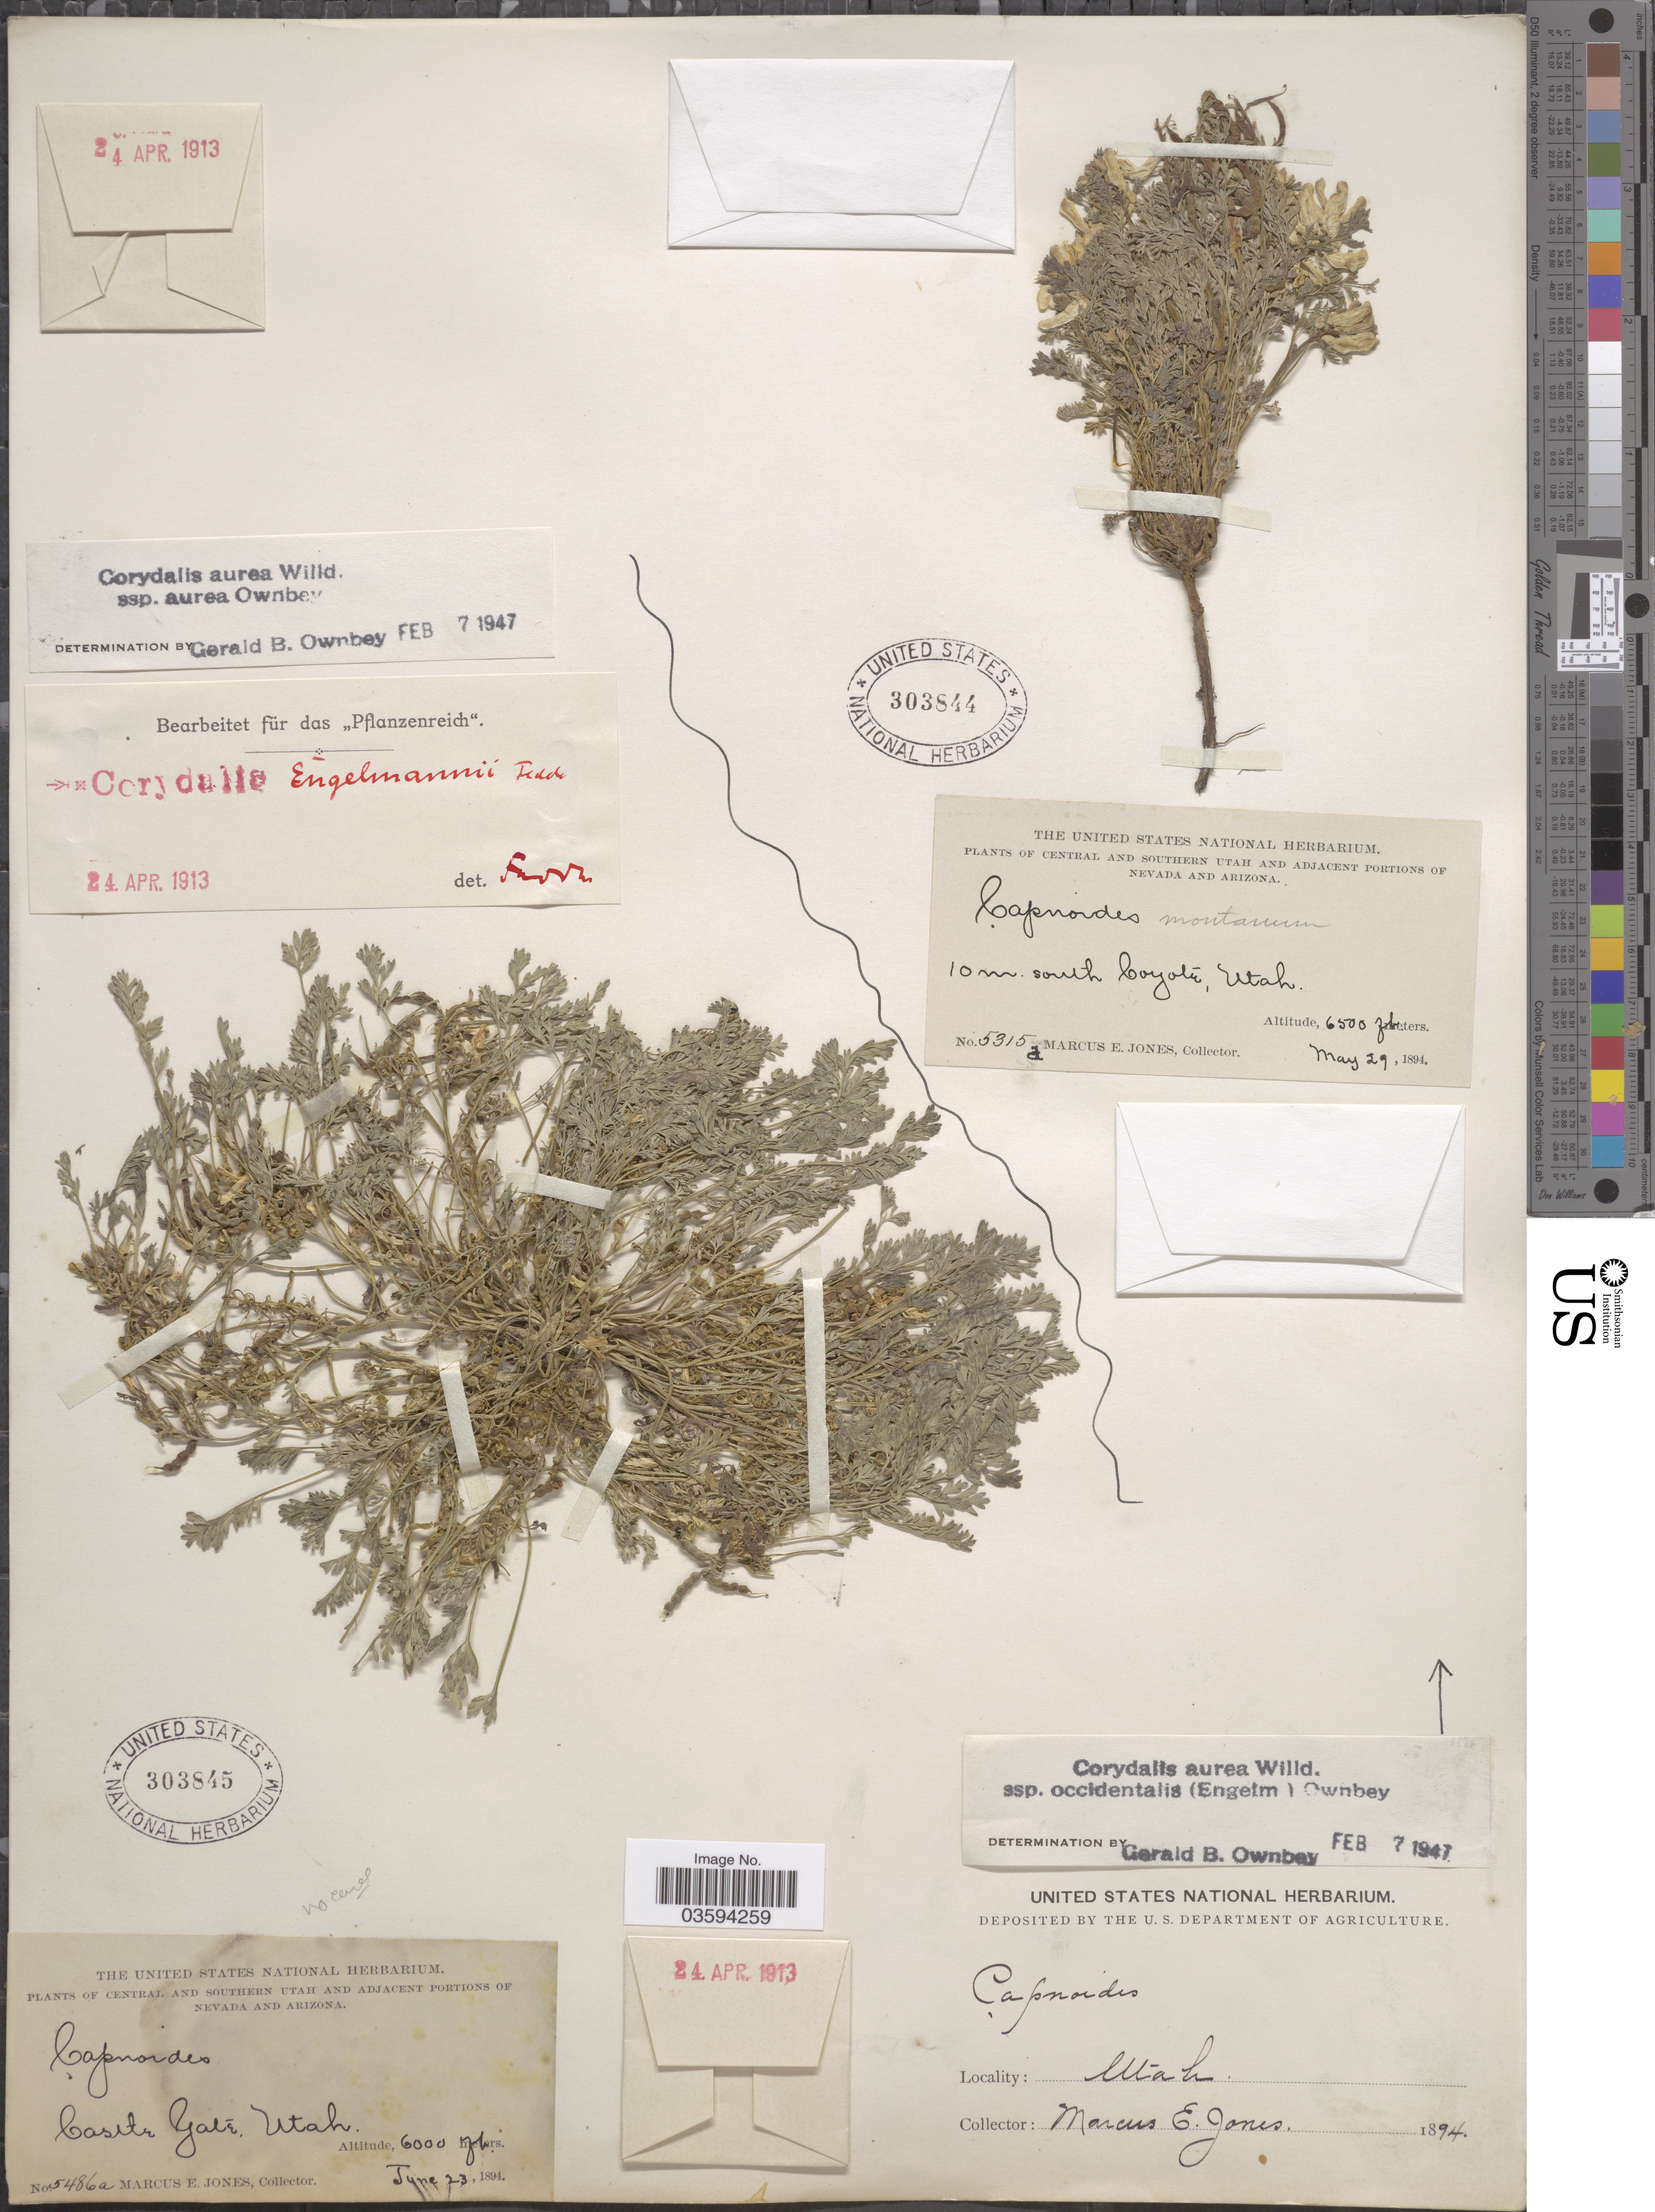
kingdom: Plantae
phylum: Tracheophyta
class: Magnoliopsida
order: Ranunculales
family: Papaveraceae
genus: Corydalis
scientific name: Corydalis aurea subsp. occidentalis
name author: Willd.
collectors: M. E. Jones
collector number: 5315d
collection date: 1894-05-29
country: United States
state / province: Utah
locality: Central and Southern Utah. 10 m. south Coyote.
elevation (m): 1981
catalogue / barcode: US 303844